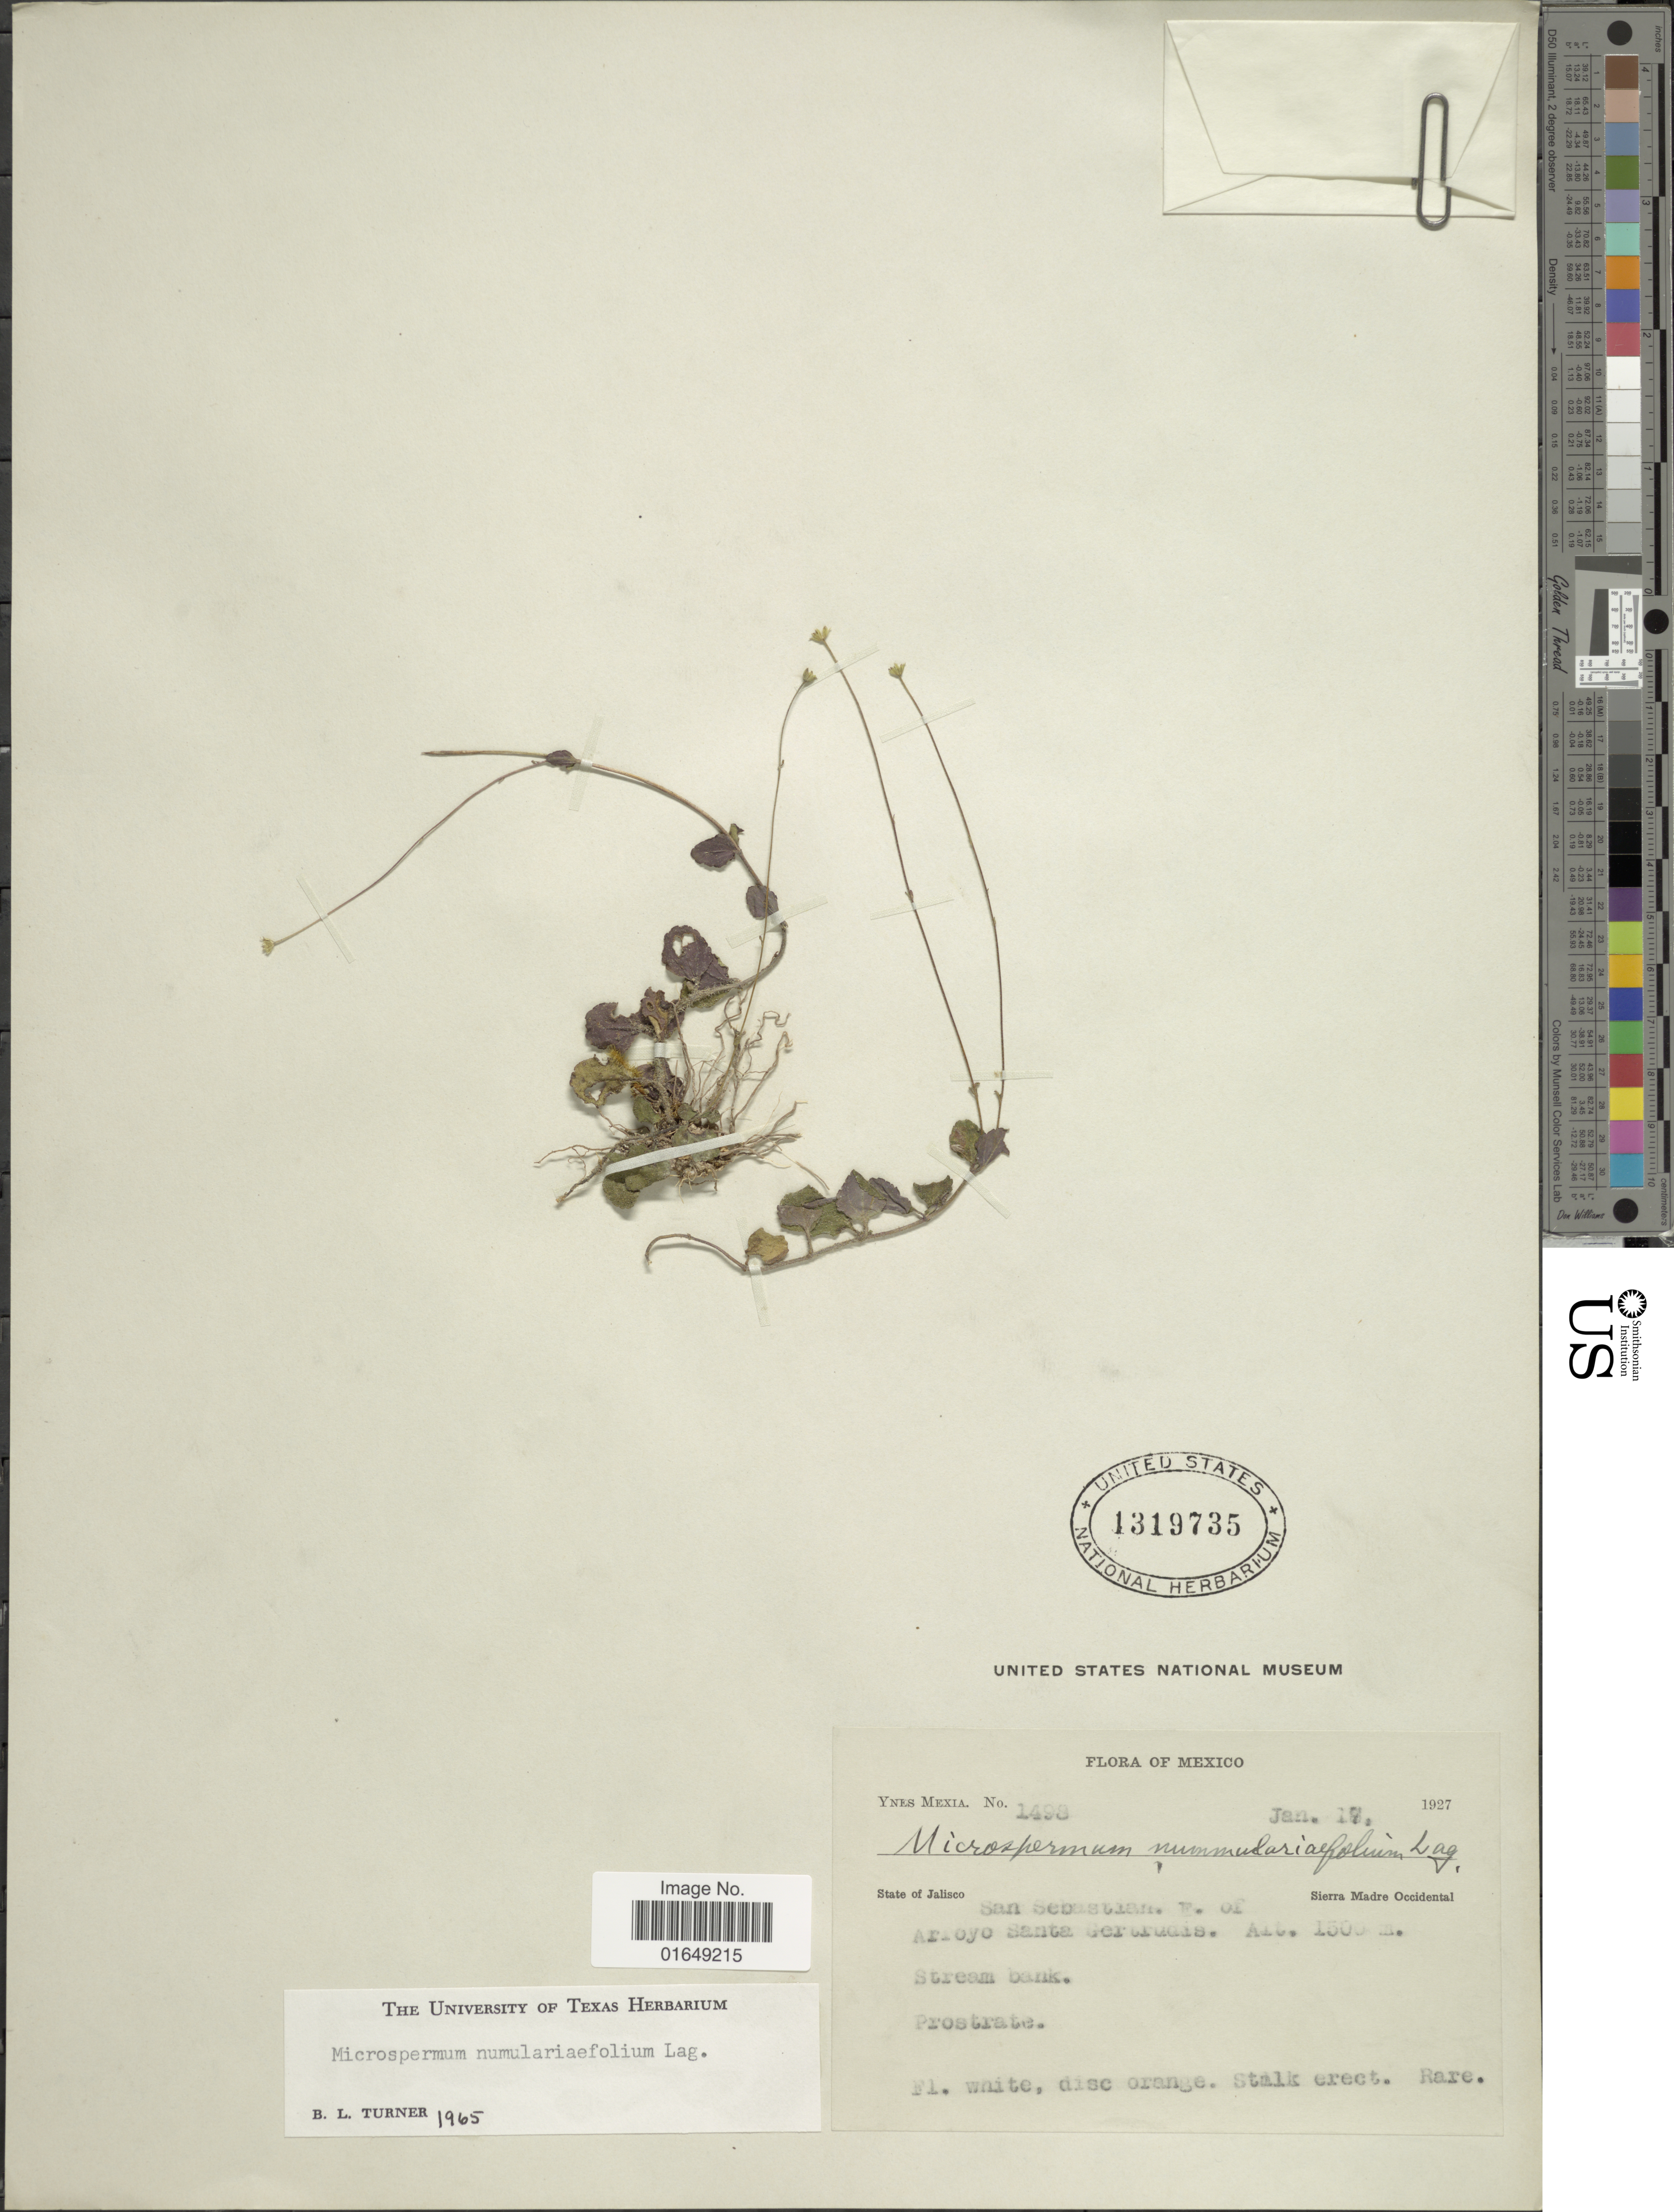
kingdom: Plantae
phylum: Tracheophyta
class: Magnoliopsida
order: Asterales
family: Asteraceae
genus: Microspermum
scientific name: Microspermum numulariaefolium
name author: Lag.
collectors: Y. Mexia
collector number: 1498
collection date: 1927-01-17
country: Mexico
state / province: Jalisco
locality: Sierra Madre Occidental, San Sebastian E. of Arroyo Sanrta Gertrudis.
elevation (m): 1500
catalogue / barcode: US 1319735